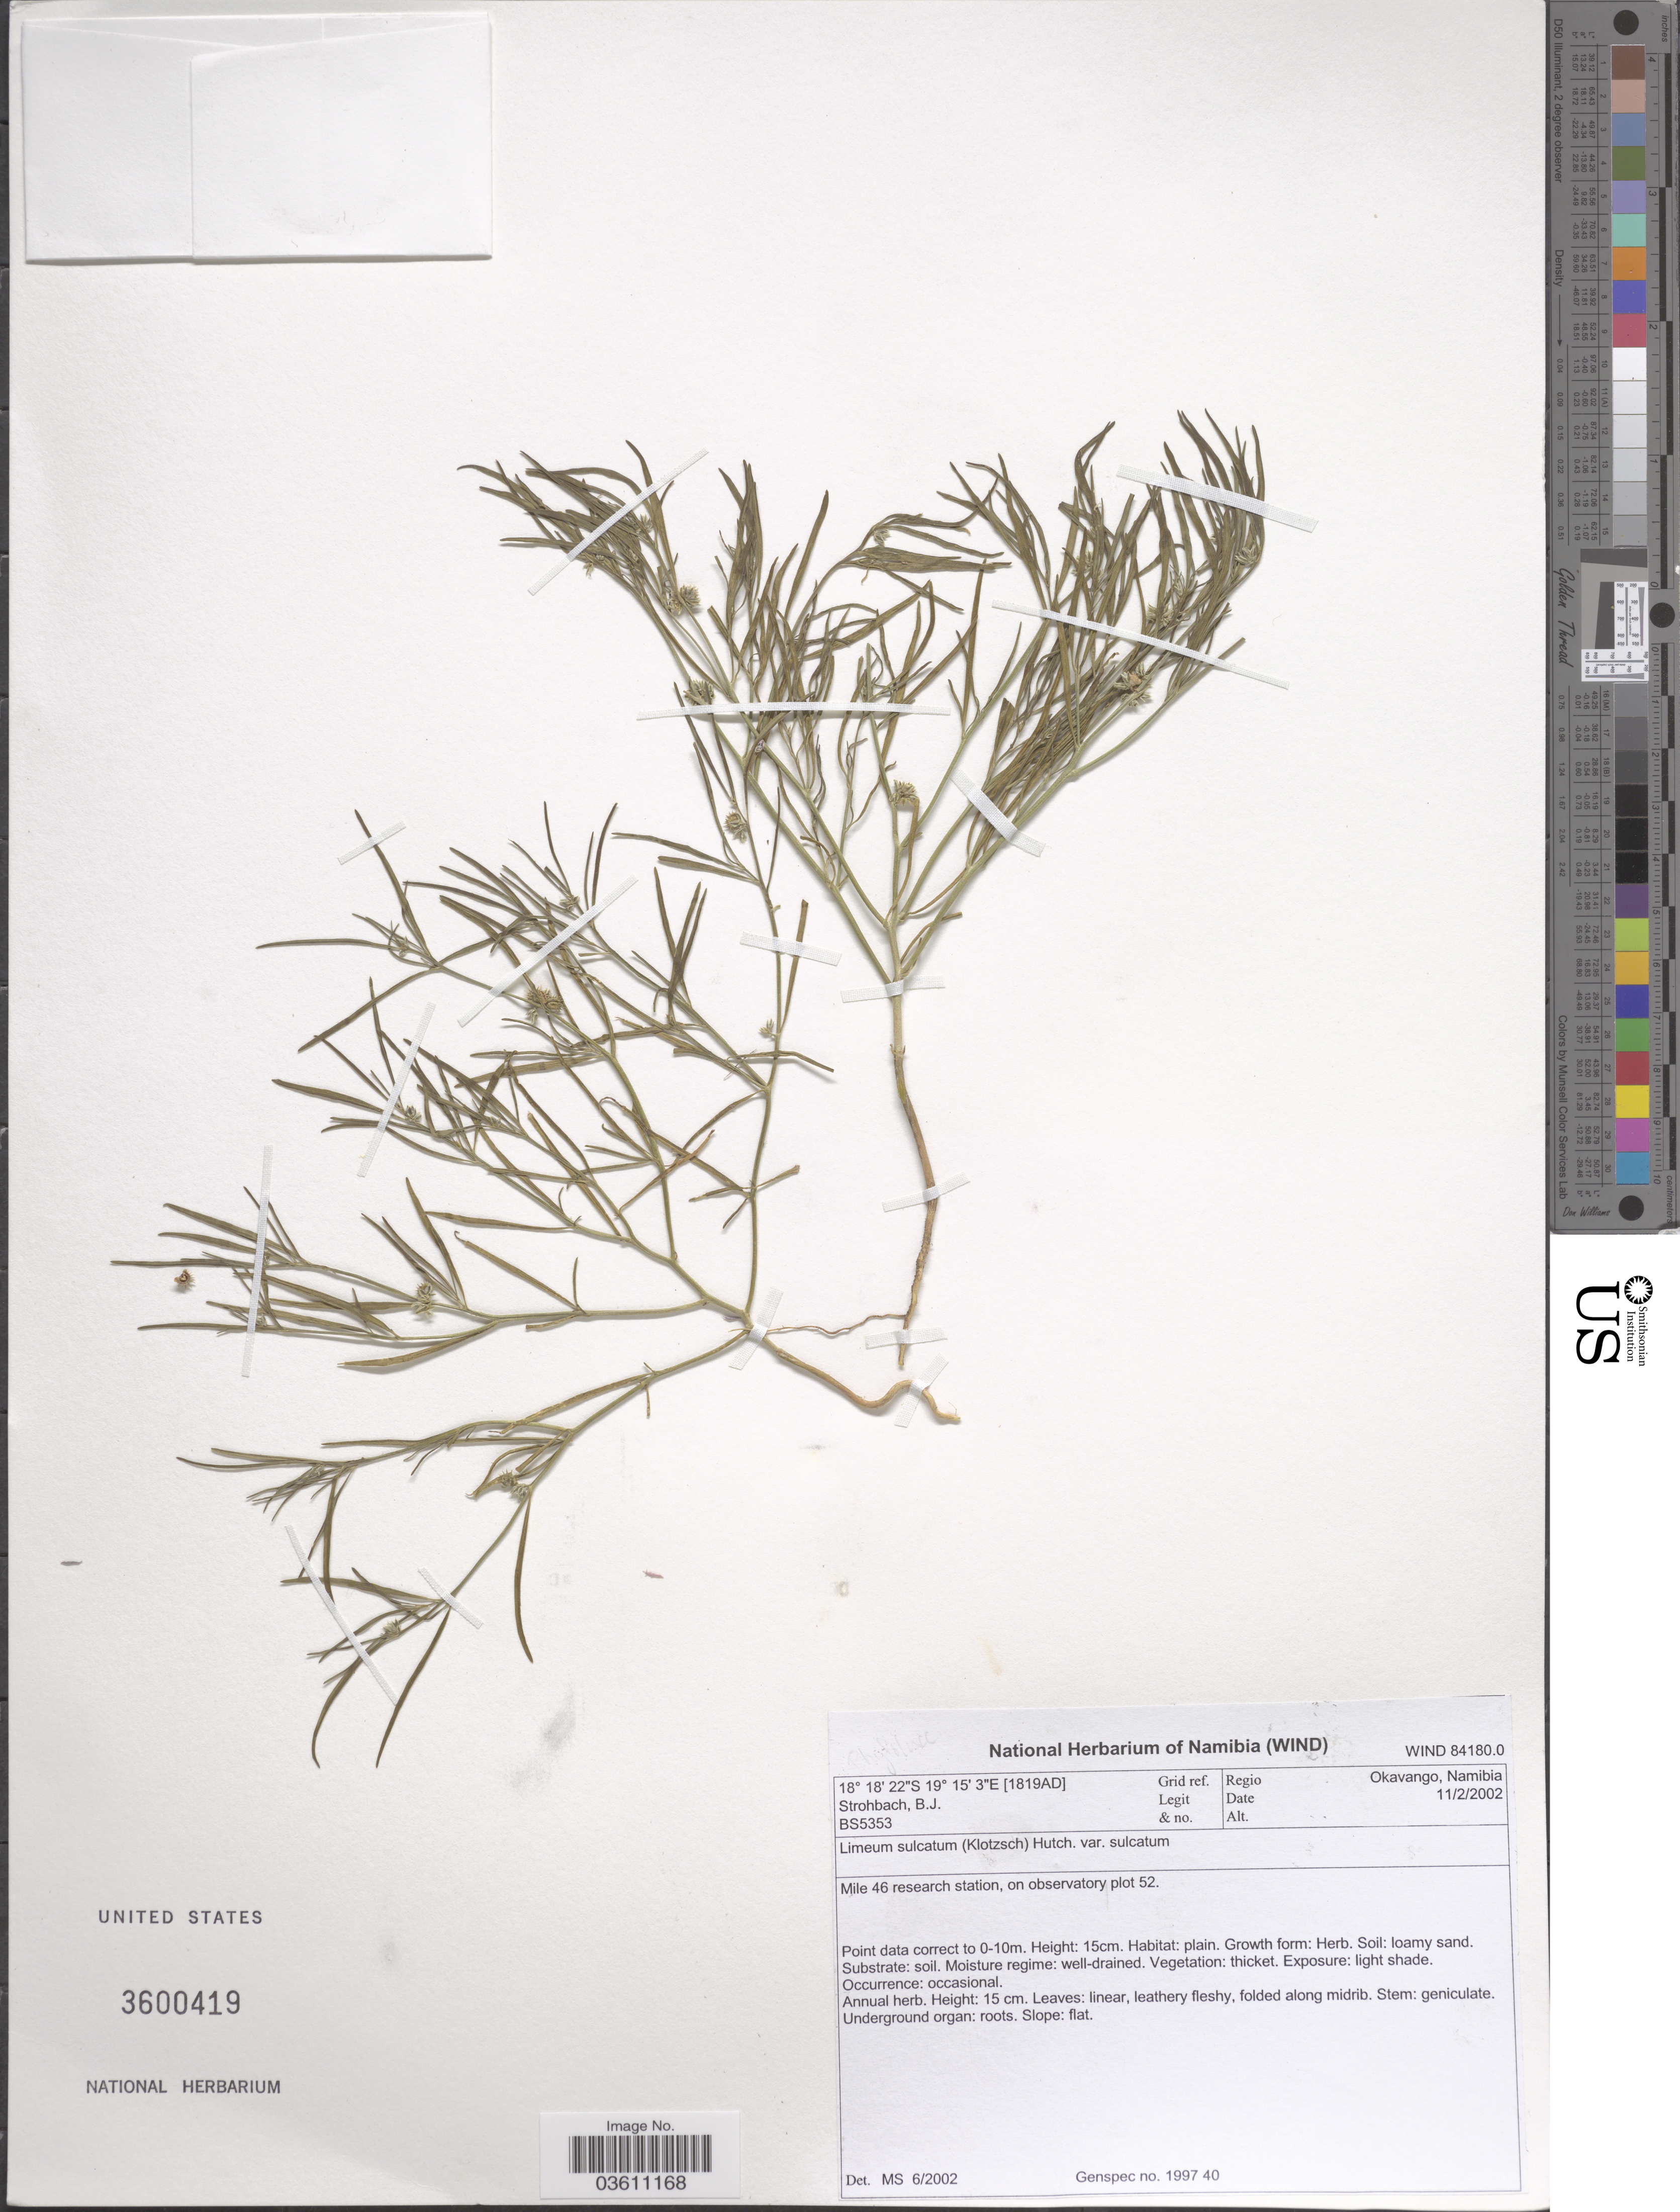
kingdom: Plantae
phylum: Tracheophyta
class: Magnoliopsida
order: Caryophyllales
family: Limeaceae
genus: Limeum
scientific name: Limeum sulcatum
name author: (Klotzsch) Hutch.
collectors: B. Strohbach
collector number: BS5353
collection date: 2002-02-11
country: Namibia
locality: [1819AD] Grid ref. Regio Okavango. Mile 46 research station, on observatory plot 52.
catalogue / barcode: US 3600419